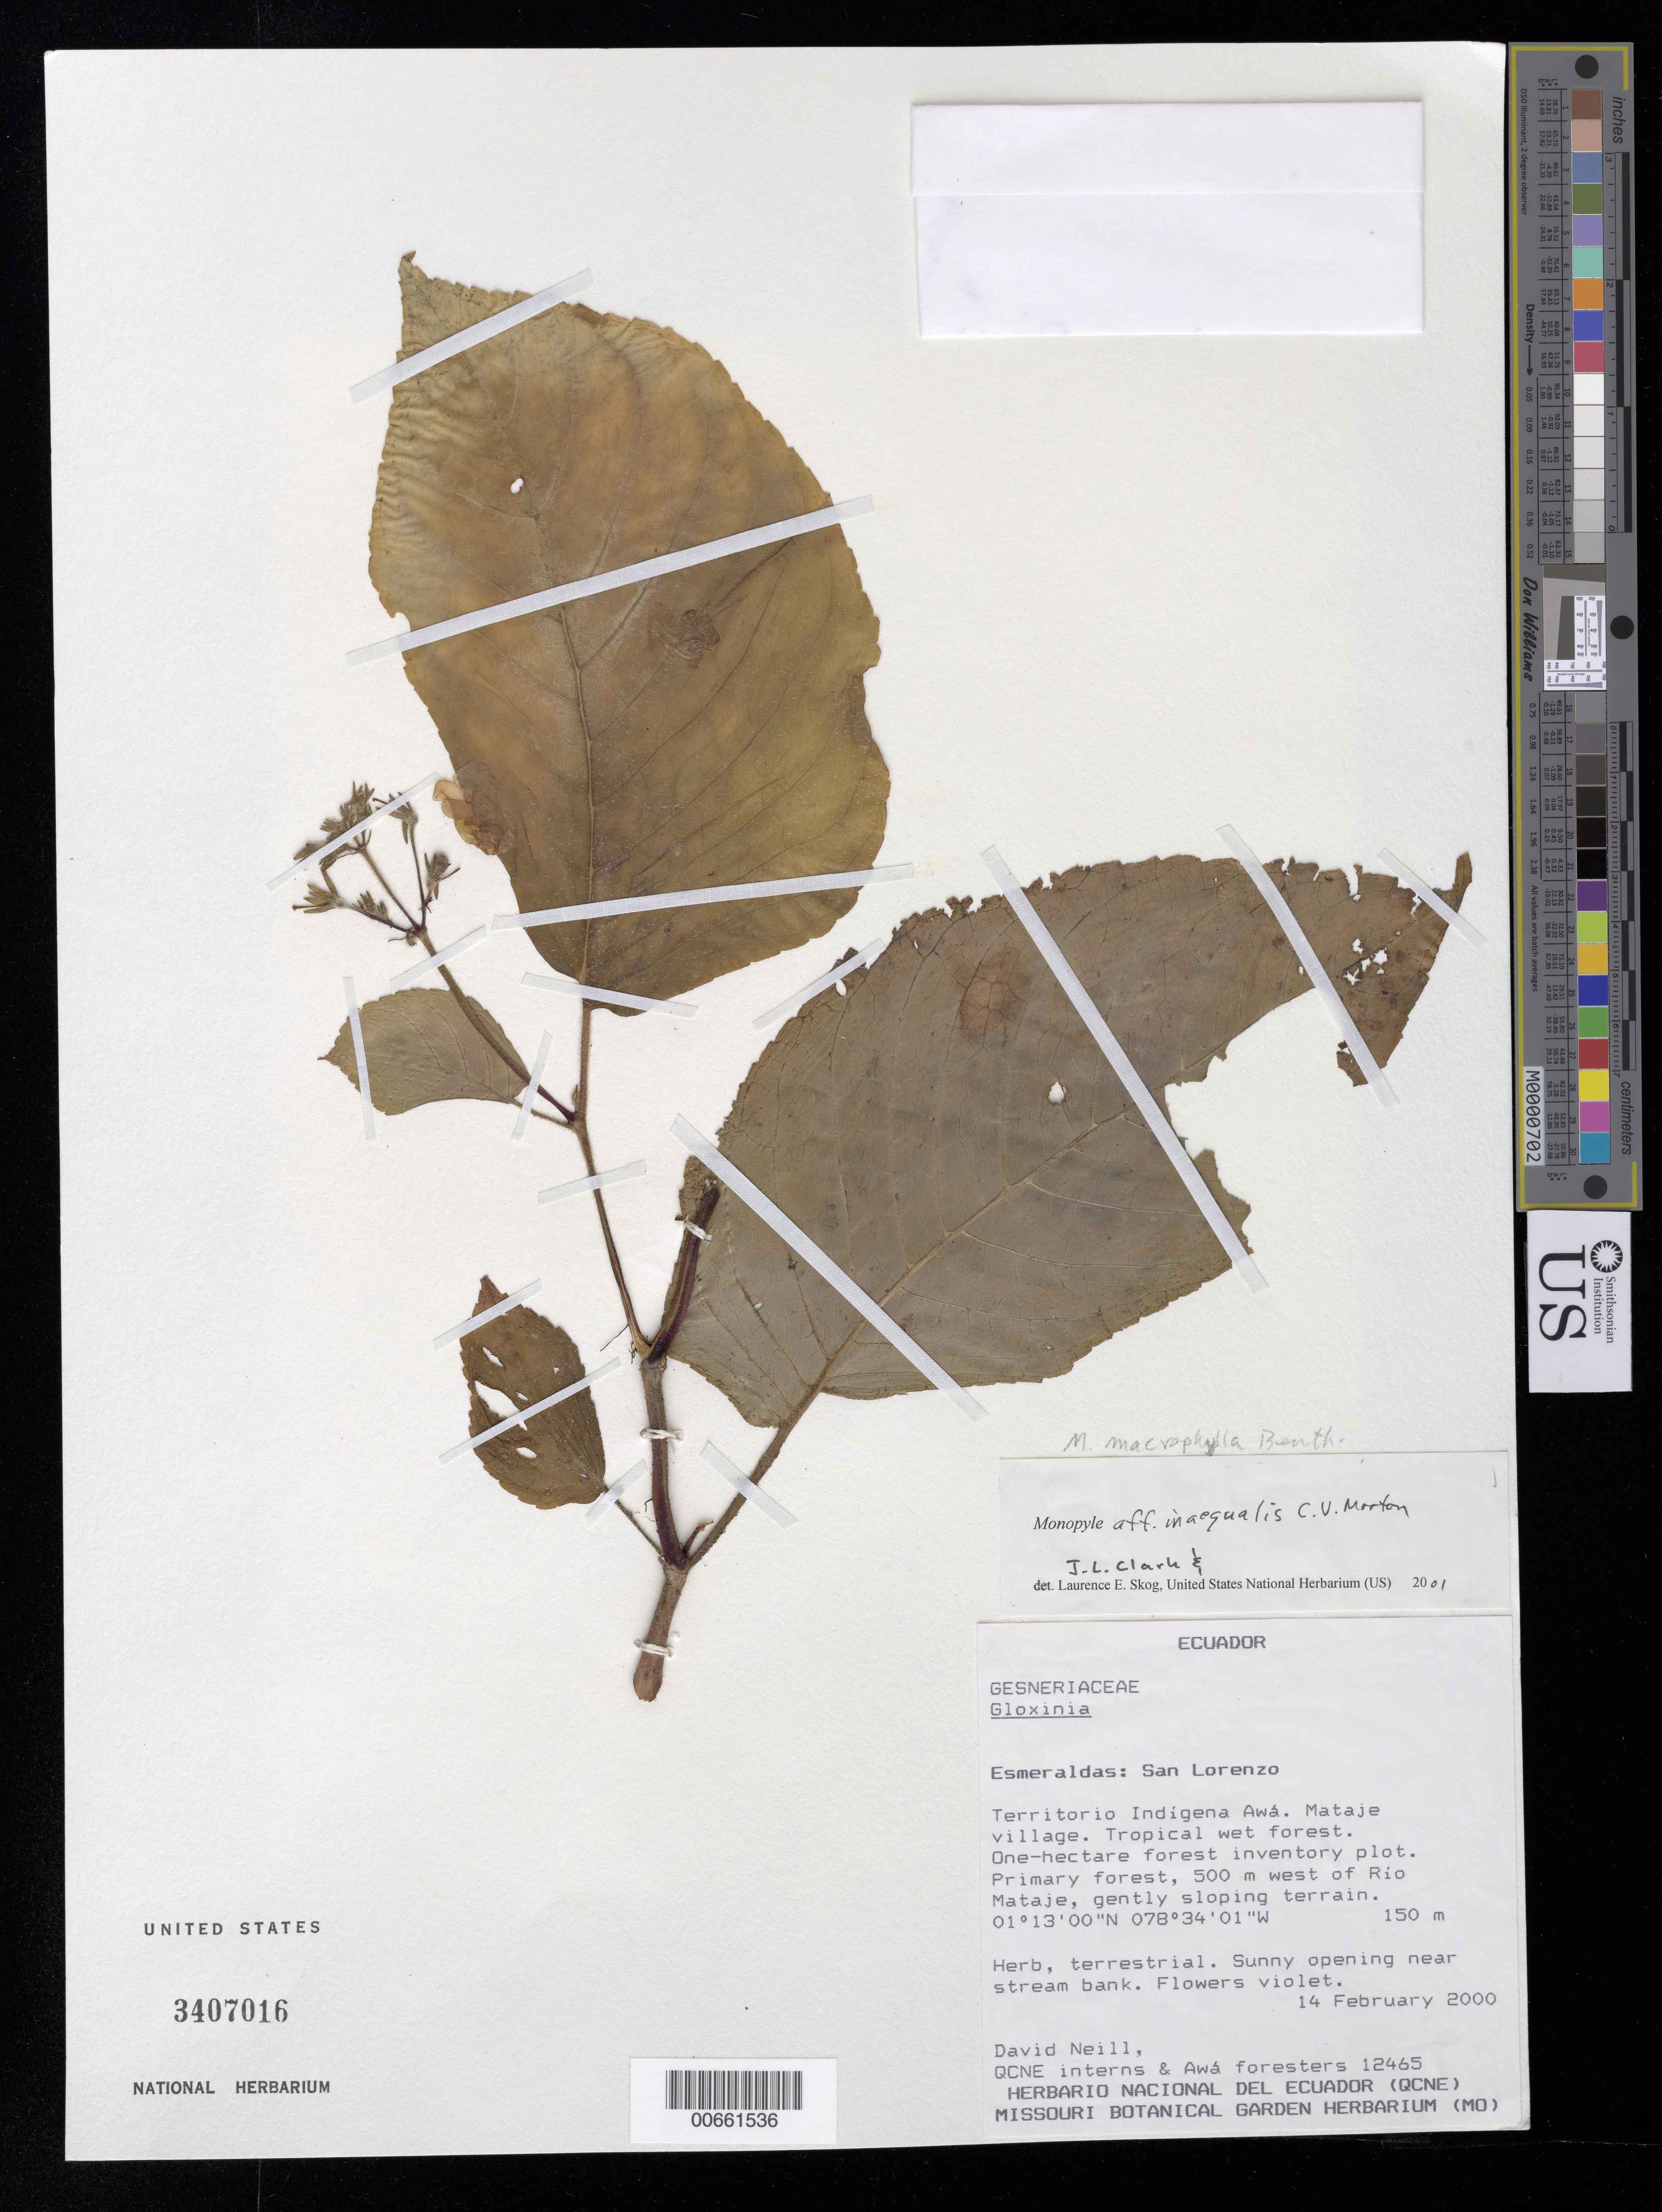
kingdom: Plantae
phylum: Tracheophyta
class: Magnoliopsida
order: Lamiales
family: Gesneriaceae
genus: Monopyle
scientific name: Monopyle inaequalis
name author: C.V. Morton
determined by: Clark, J. L.; Skog, Laurence E.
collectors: D. A. Neill & QCNE interns & Awa Foresters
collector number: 12465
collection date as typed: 14 Feb 2000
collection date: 2000-02-14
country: Ecuador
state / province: Esmeraldas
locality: San Lorenzo, Territorio Indígena Awá, Mataje village, one-hectare forest inventory plot, 500 m west of Río Mataje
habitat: Tropical wet forest; primary forest, gently sloping terrain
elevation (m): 150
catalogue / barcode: US 3407016